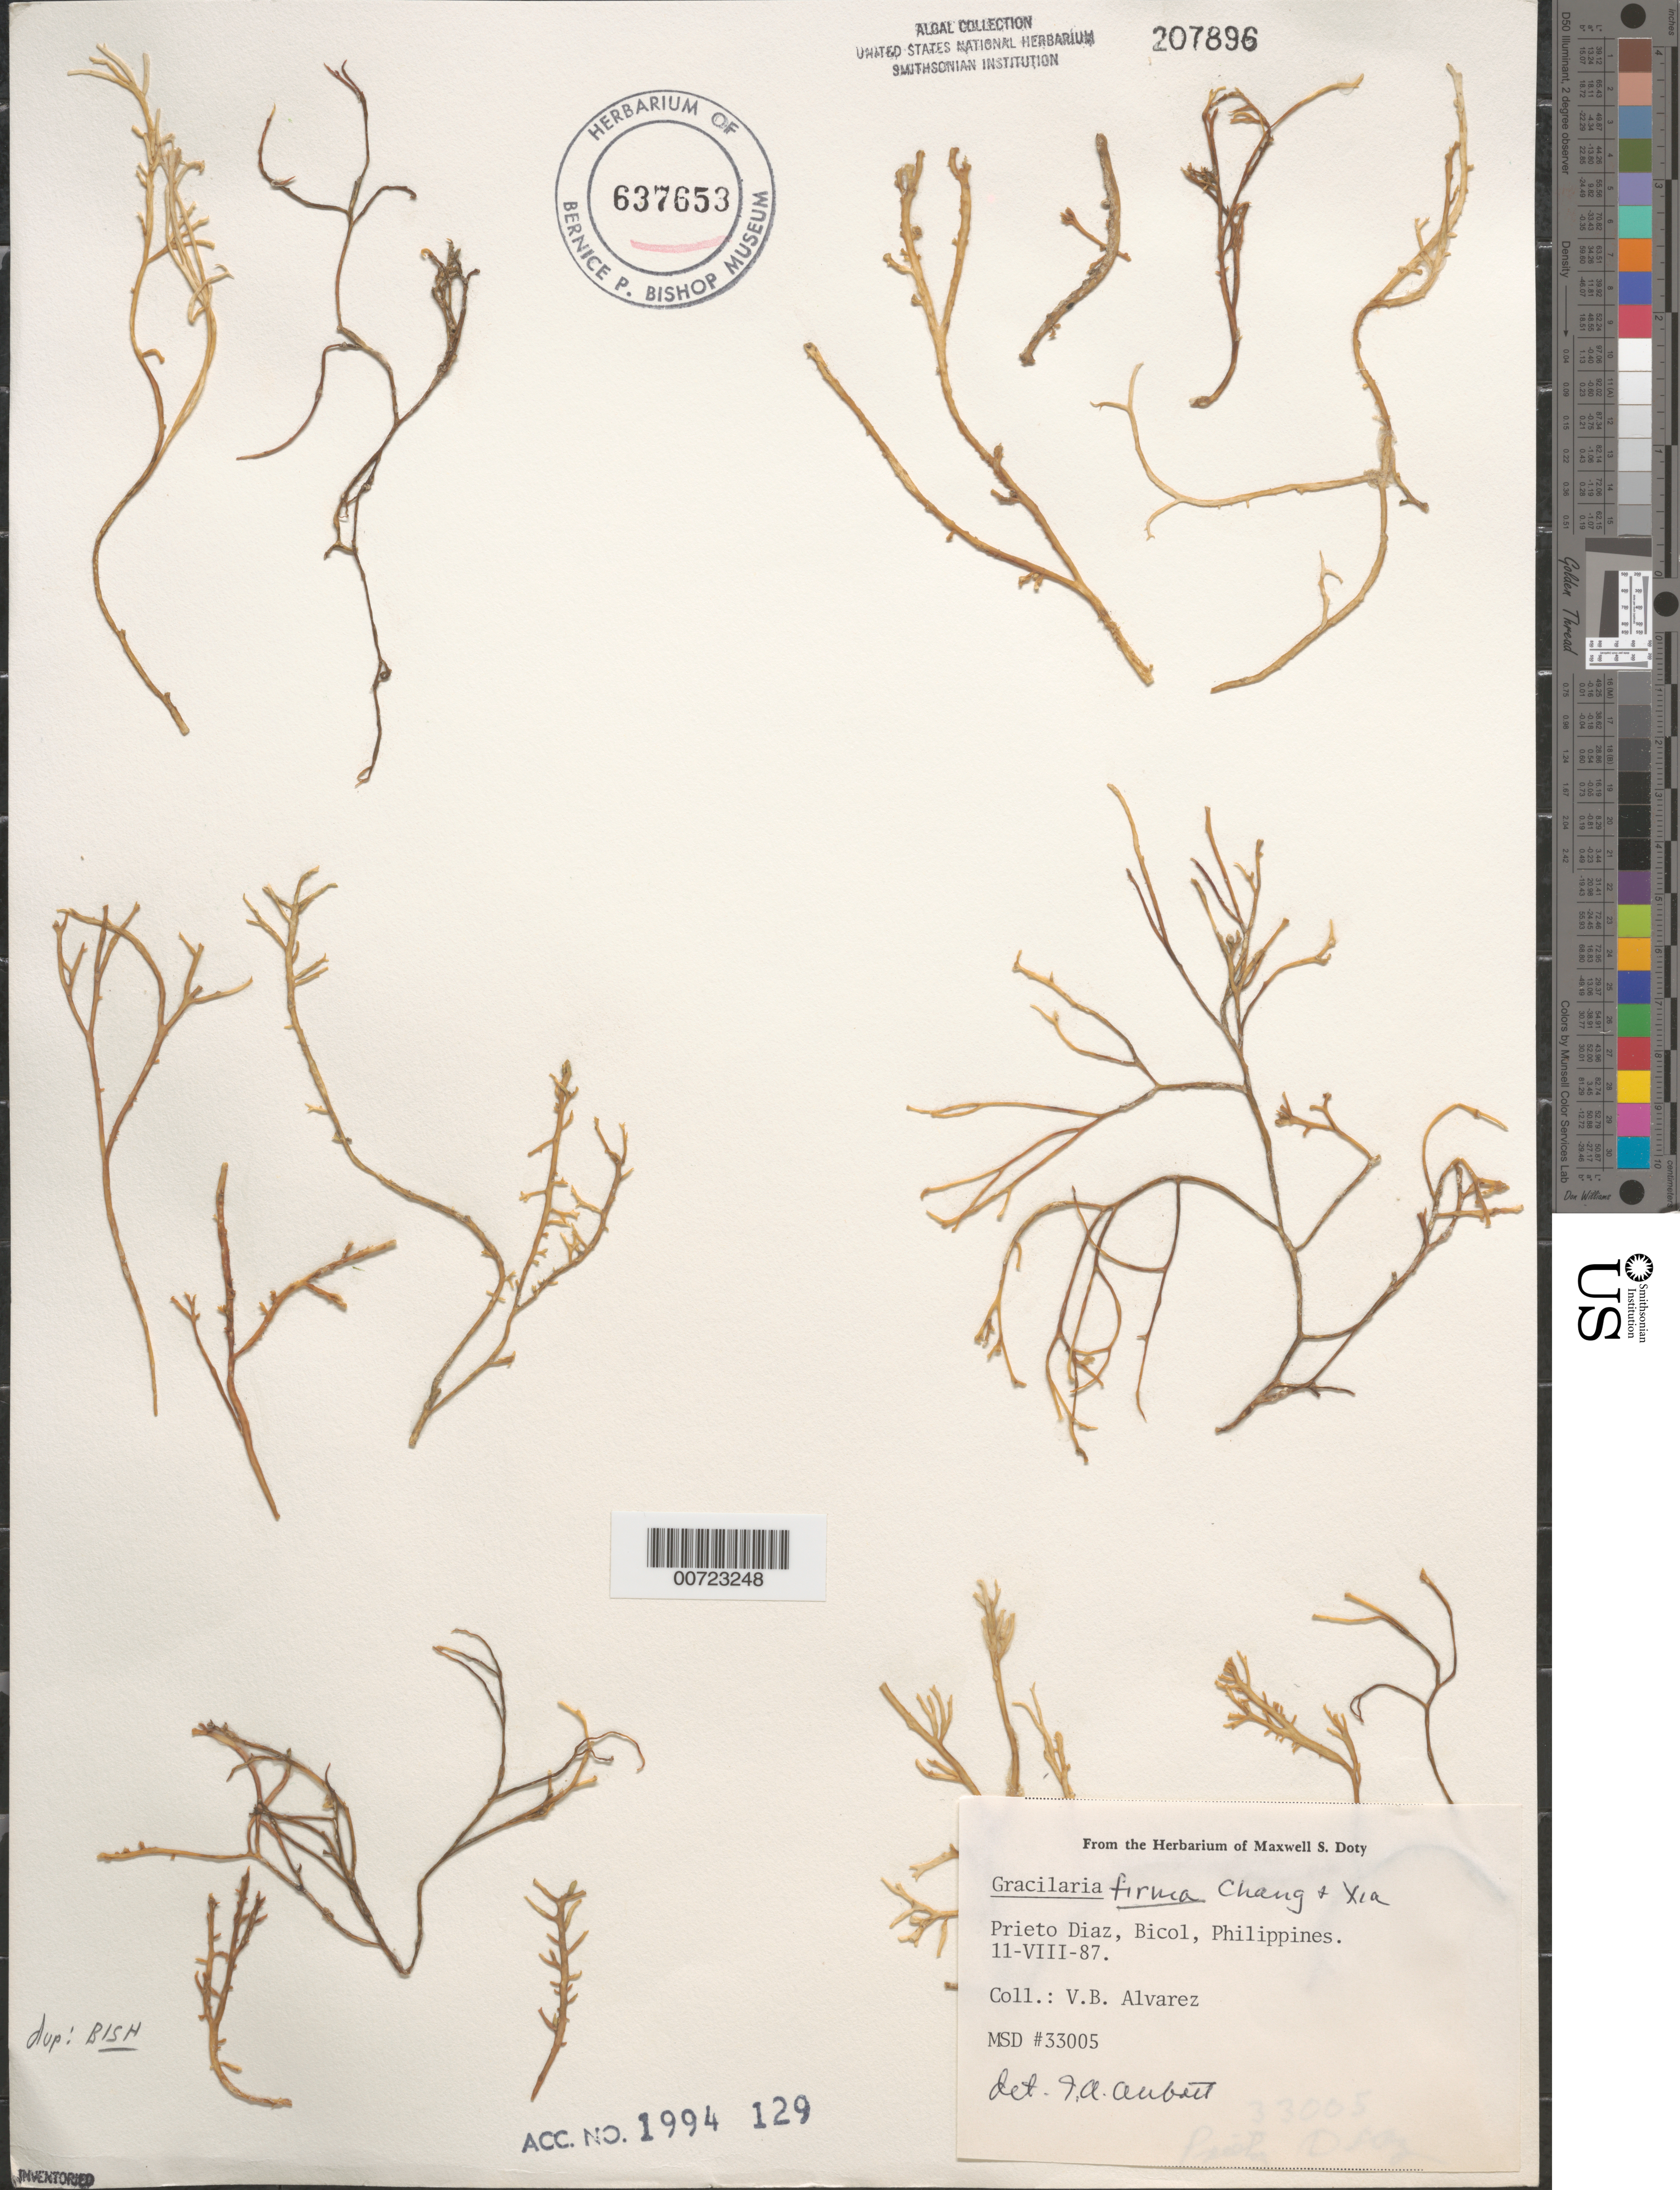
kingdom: Plantae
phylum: Rhodophyta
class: Florideophyceae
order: Gracilariales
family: Gracilariaceae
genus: Gracilaria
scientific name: Gracilaria firma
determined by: Abbott, Isabella A.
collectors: V. B. Alvarez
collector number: MSD 33005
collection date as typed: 11 Aug 1987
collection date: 1987-08-11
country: Philippines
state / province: Bicol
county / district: Sorsogon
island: Luzon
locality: Prieto Diaz, Bicol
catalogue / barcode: US 207896